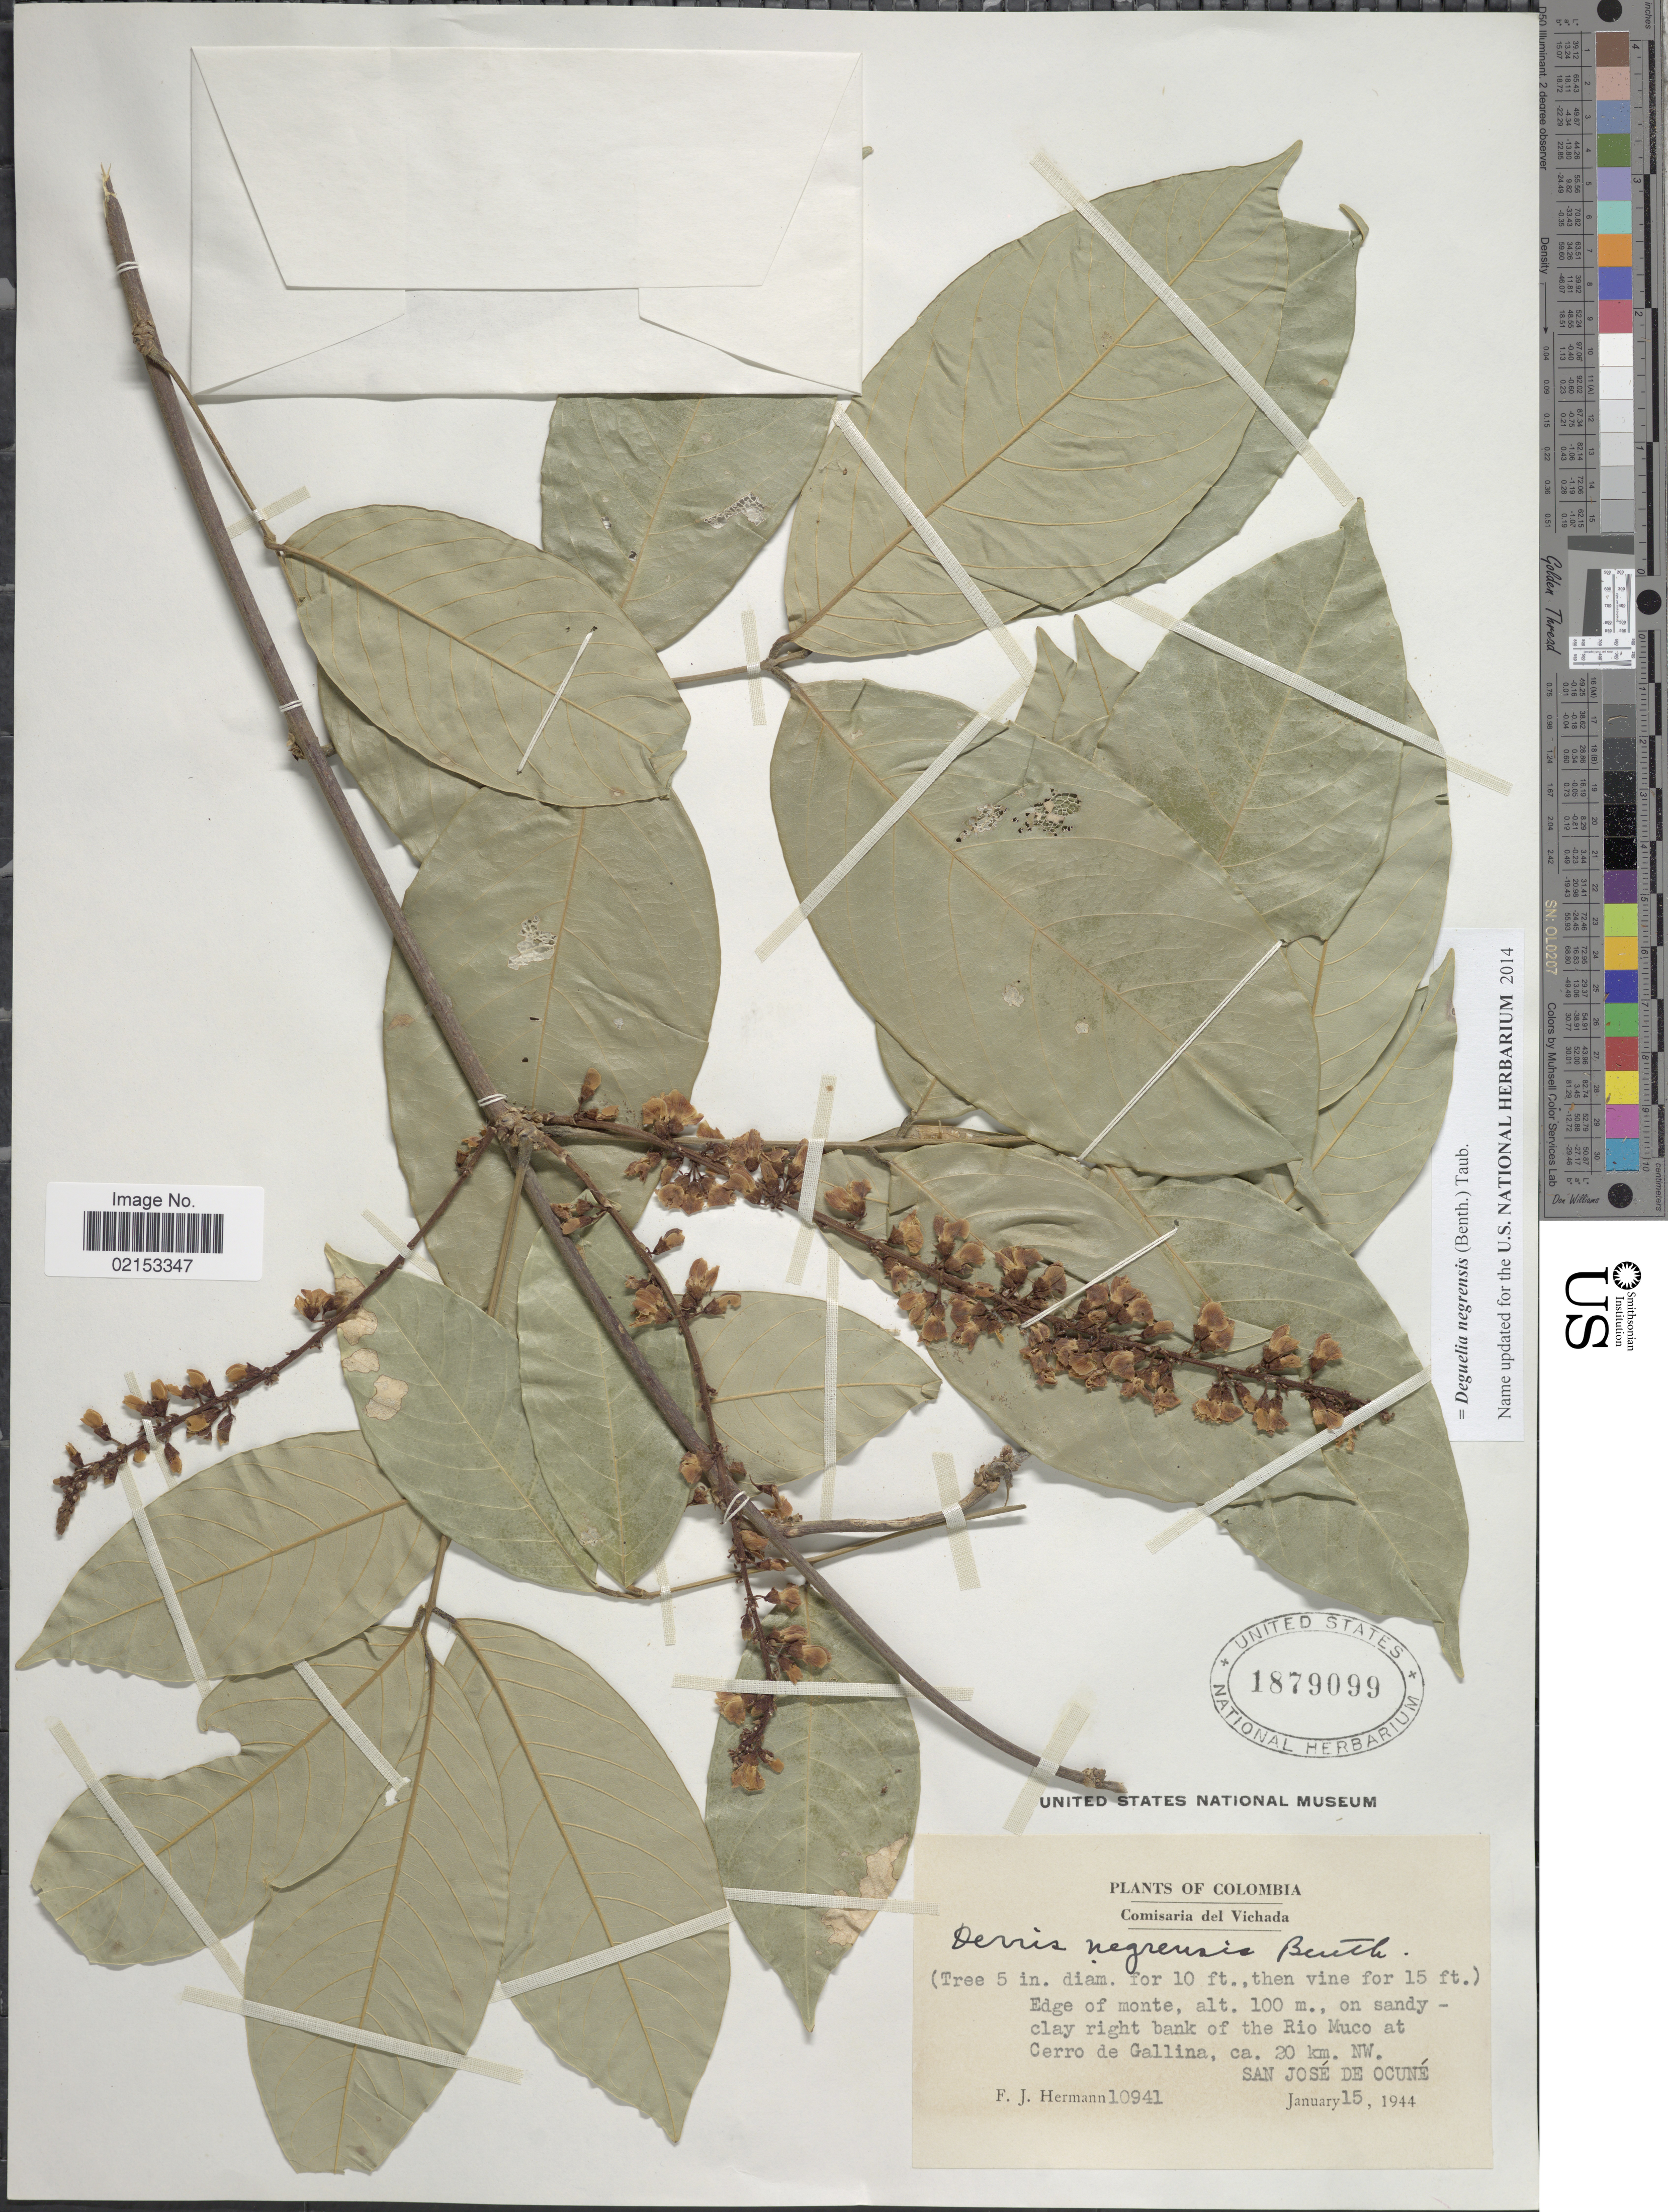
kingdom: Plantae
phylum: Tracheophyta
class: Magnoliopsida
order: Fabales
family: Fabaceae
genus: Deguelia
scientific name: Deguelia negrensis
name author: (Benth.) Taub.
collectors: F. J. Hermann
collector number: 10941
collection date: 1944-01-15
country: Colombia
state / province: Vichada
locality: Right bank of the Rio Muco at Cerro de Gallina, ca 20 km NW San Jose de Ocune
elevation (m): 100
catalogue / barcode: US 1879099